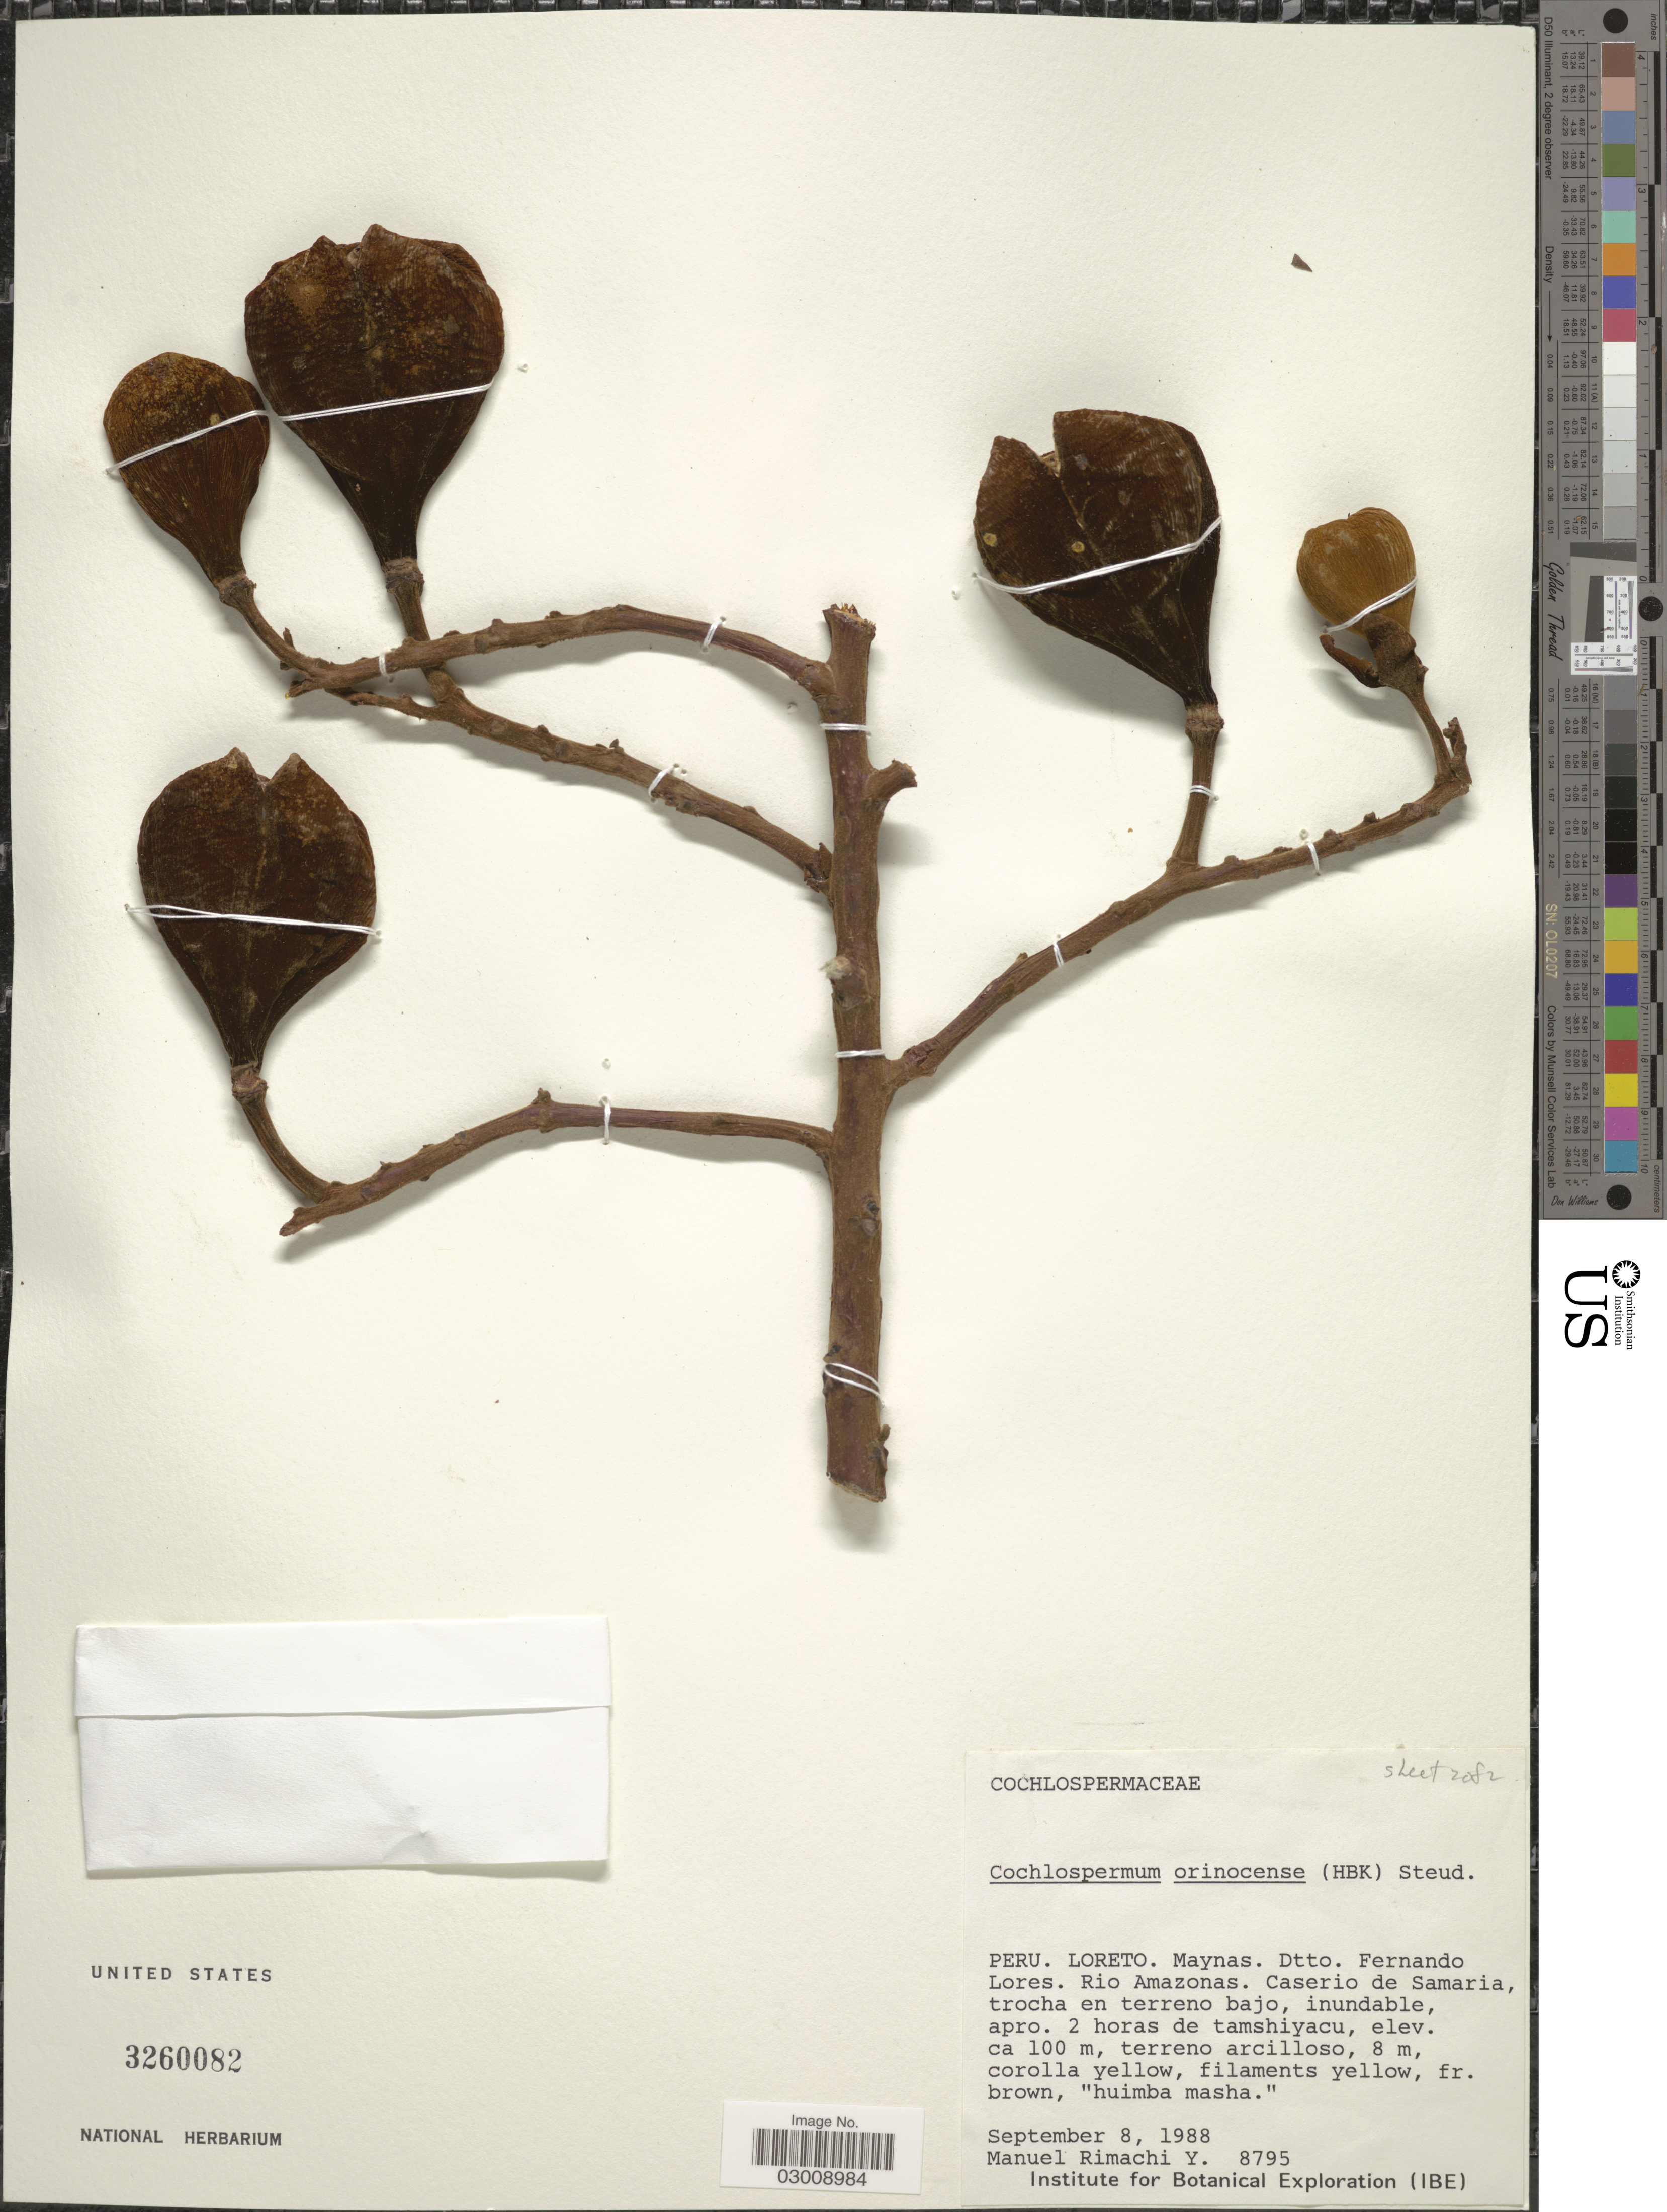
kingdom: Plantae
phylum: Tracheophyta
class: Magnoliopsida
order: Malvales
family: Cochlospermaceae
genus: Cochlospermum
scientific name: Cochlospermum orinocense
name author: (Kunth) Steud.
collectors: M. Rimachi Y.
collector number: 8795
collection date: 1988-09-08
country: Peru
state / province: Loreto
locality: Maynas. Dtto. Fernando Lores. Rio Amazonas. Caserio de Samaria, trocha en terreno bajo, inundable, apro. 2 horas de tamshiyacu.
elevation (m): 100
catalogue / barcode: US 3260082